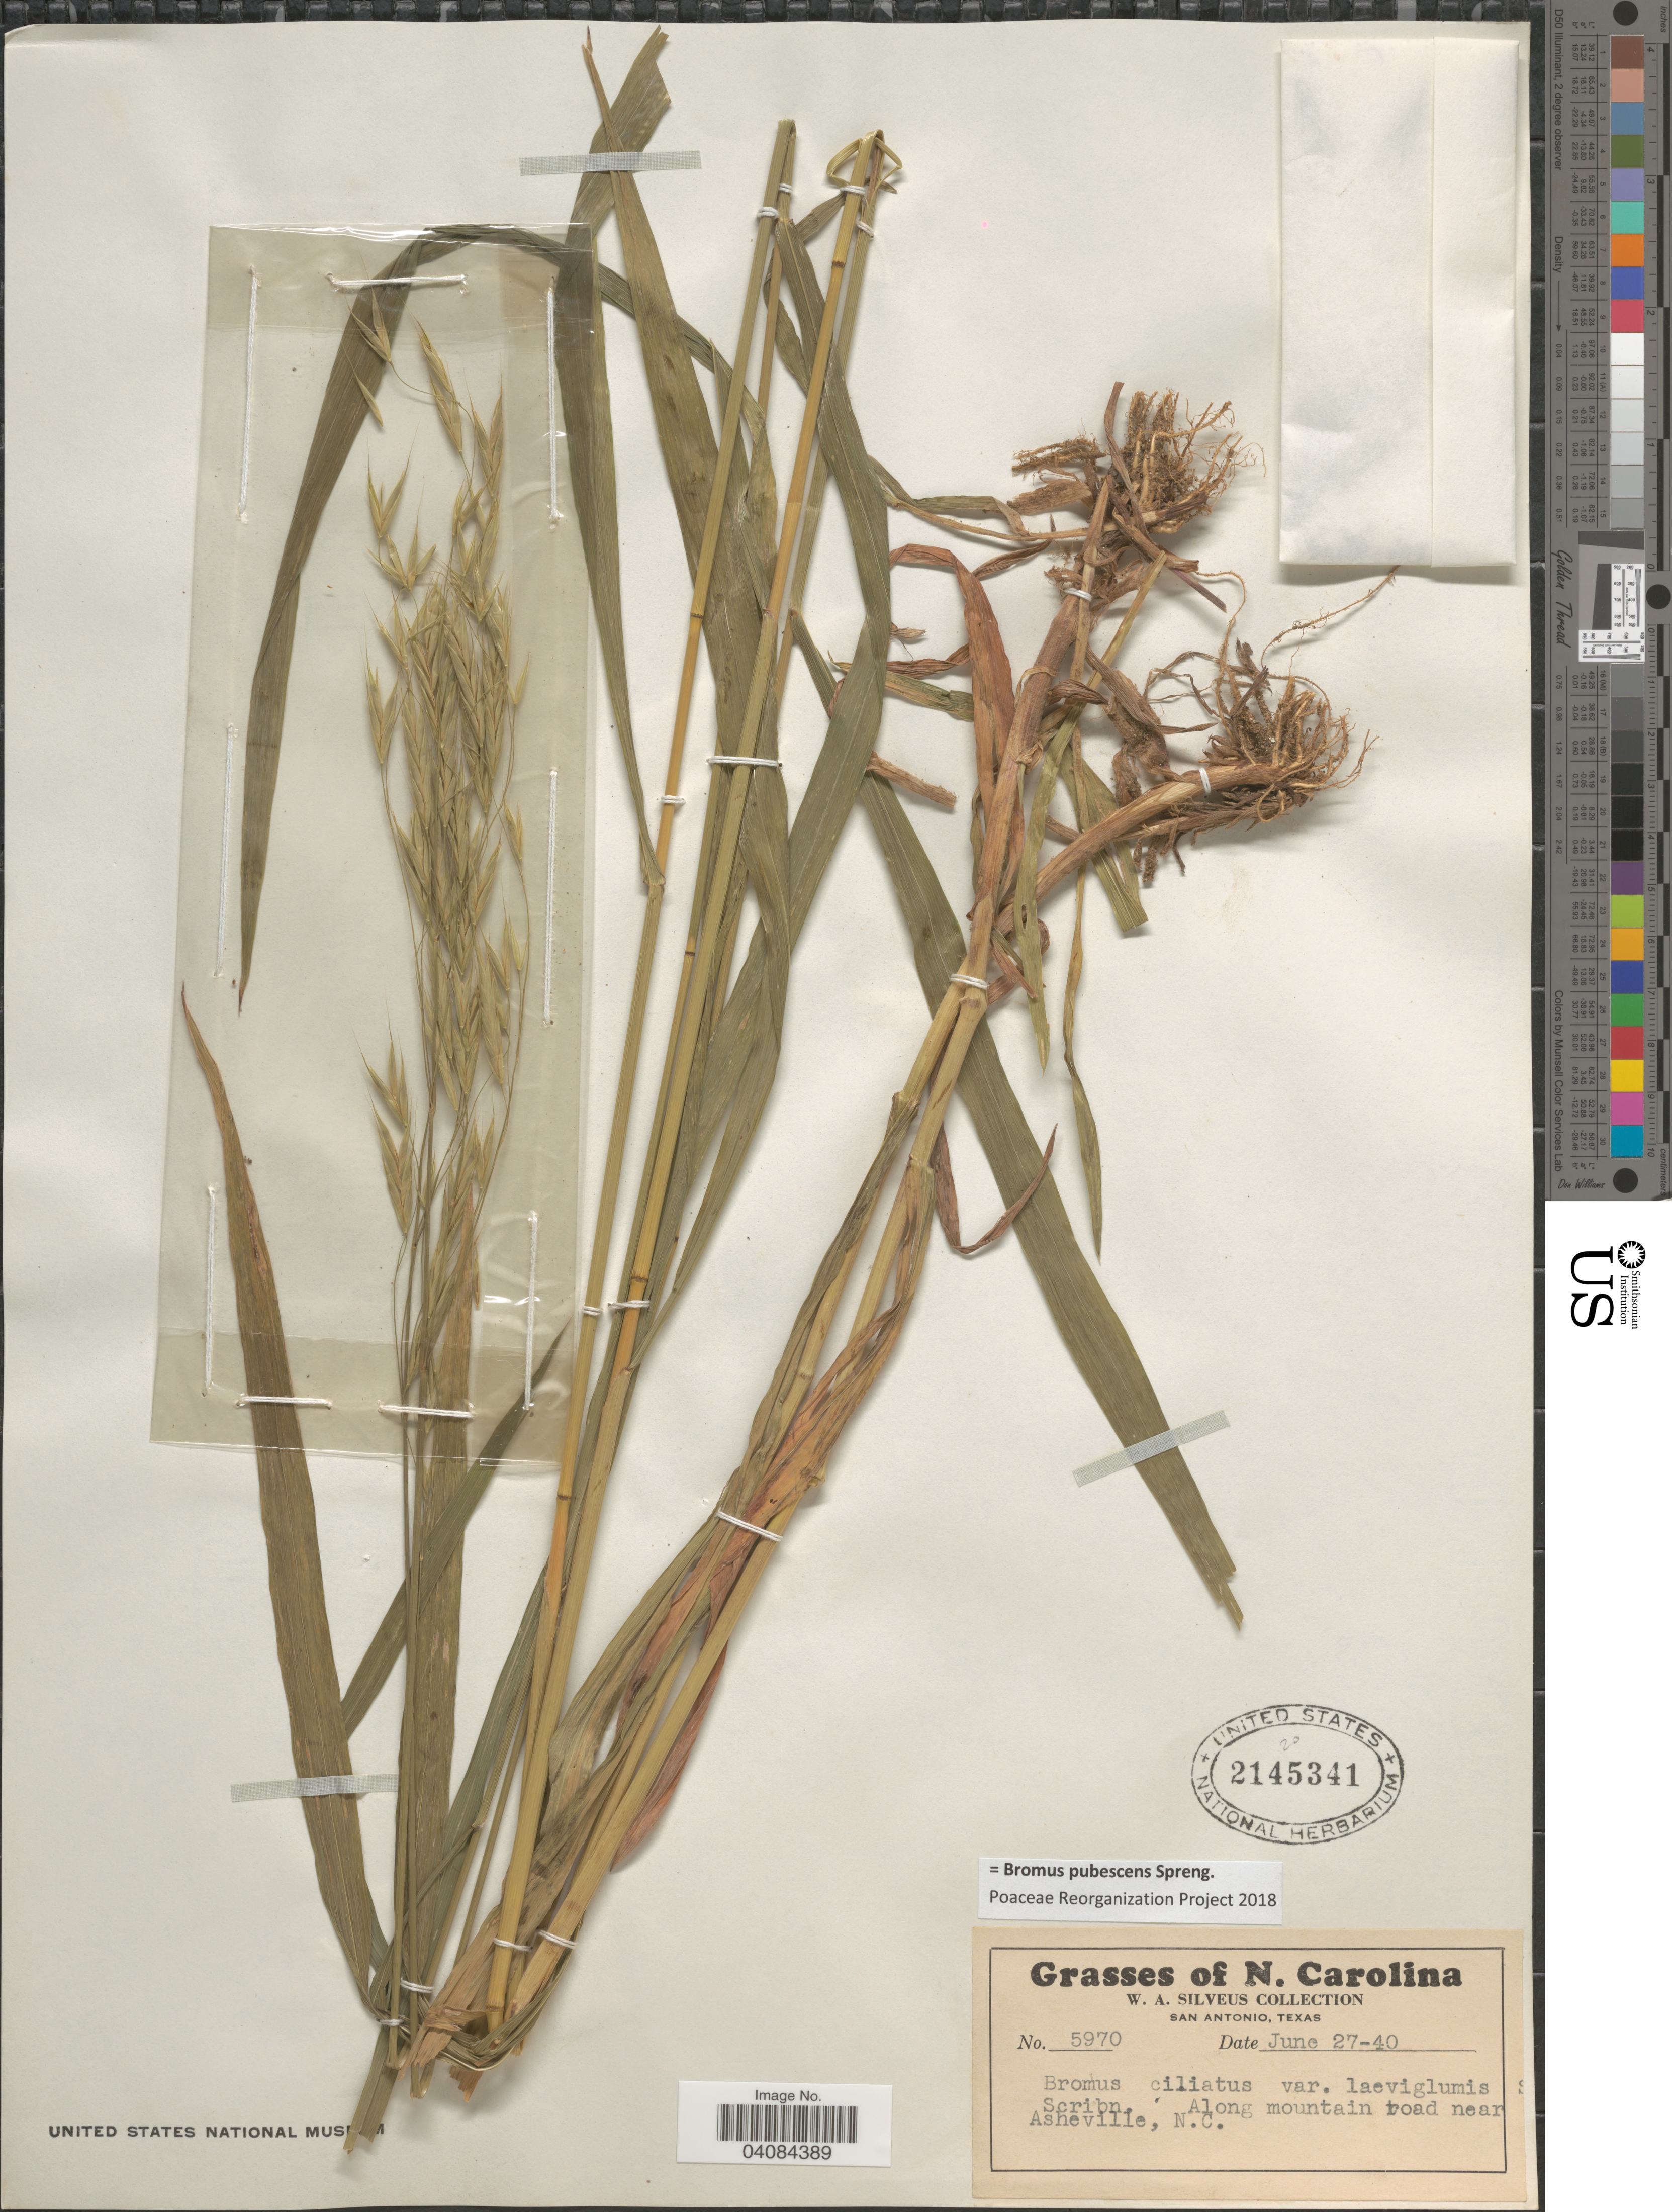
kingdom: Plantae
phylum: Tracheophyta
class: Liliopsida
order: Poales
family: Poaceae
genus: Bromus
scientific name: Bromus pubescens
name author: Muhl. ex Willd.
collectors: W. Silveus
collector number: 5970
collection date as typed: Transcribed d/m/y: 27/6/40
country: United States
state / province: North Carolina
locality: Along mountain road near Asheville.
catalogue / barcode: US 2145341